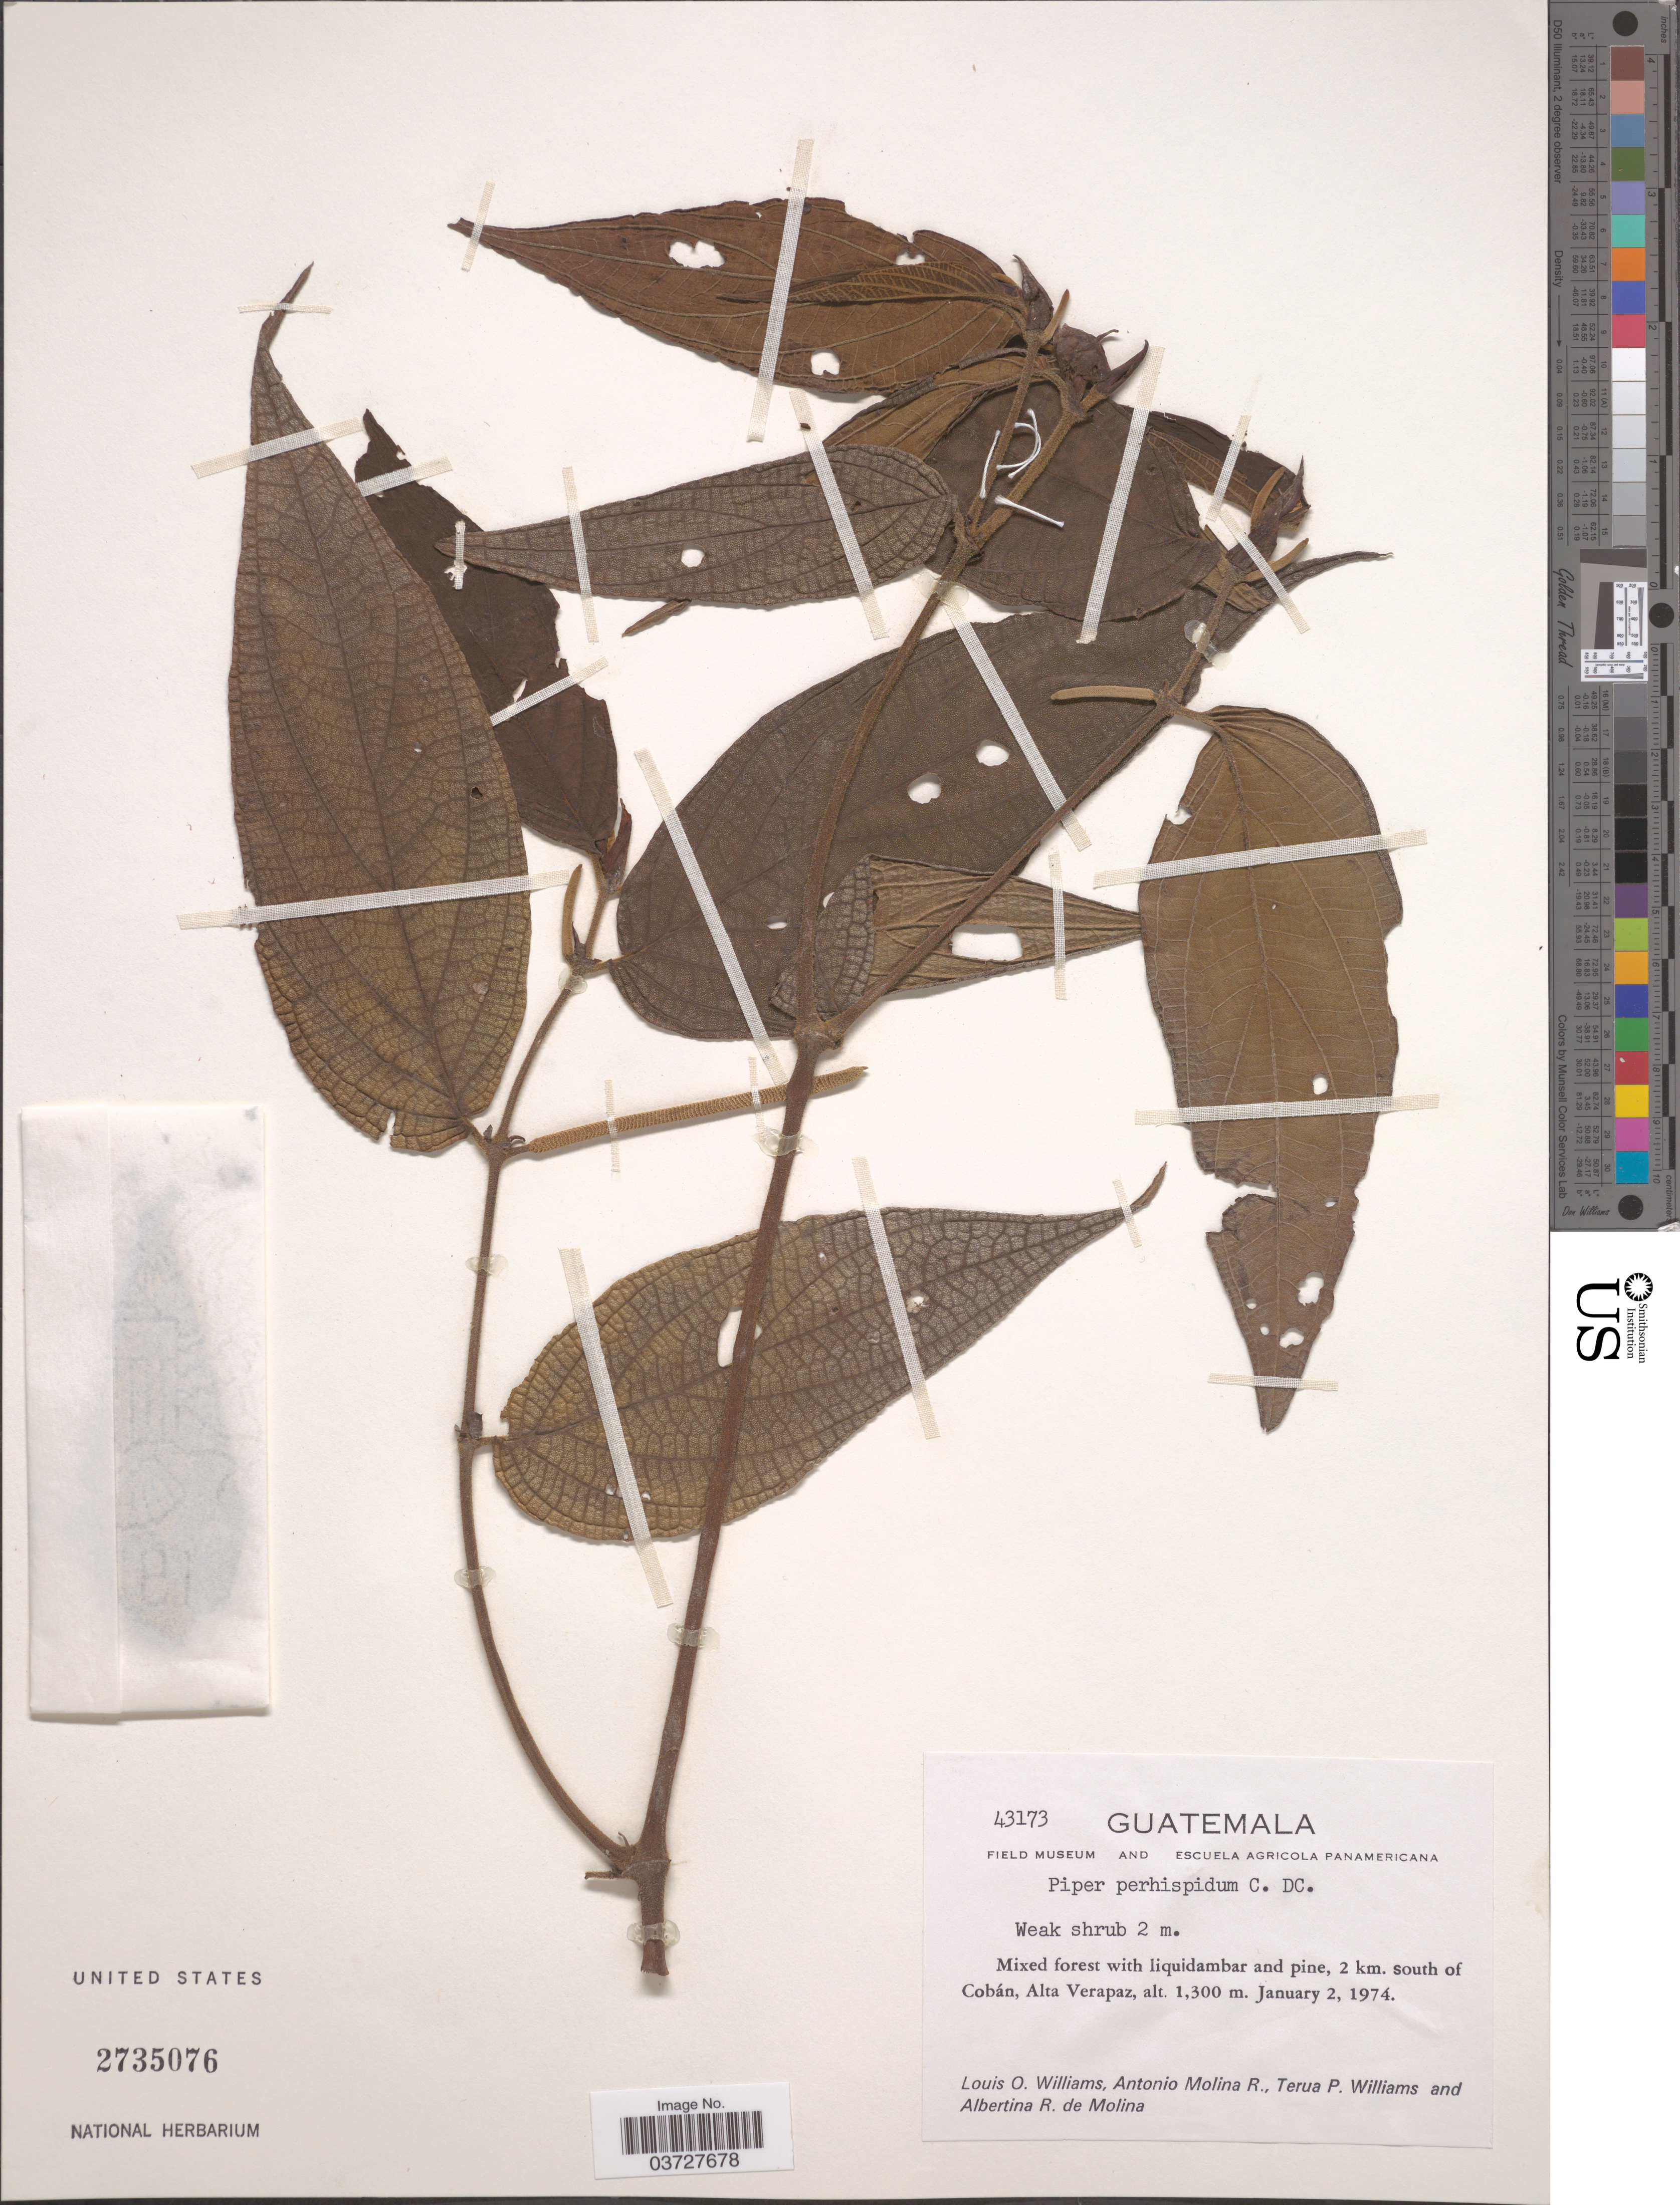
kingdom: Plantae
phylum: Tracheophyta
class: Magnoliopsida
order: Piperales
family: Piperaceae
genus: Piper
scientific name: Piper perhispidum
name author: C. DC.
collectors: L. O. Williams, A. Molina R., T. Williams & A. R. Molina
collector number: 43173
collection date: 1974-01-02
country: Guatemala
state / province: Alta Verapaz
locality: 2 km. south of Cobán.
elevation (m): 1300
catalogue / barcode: US 2735076